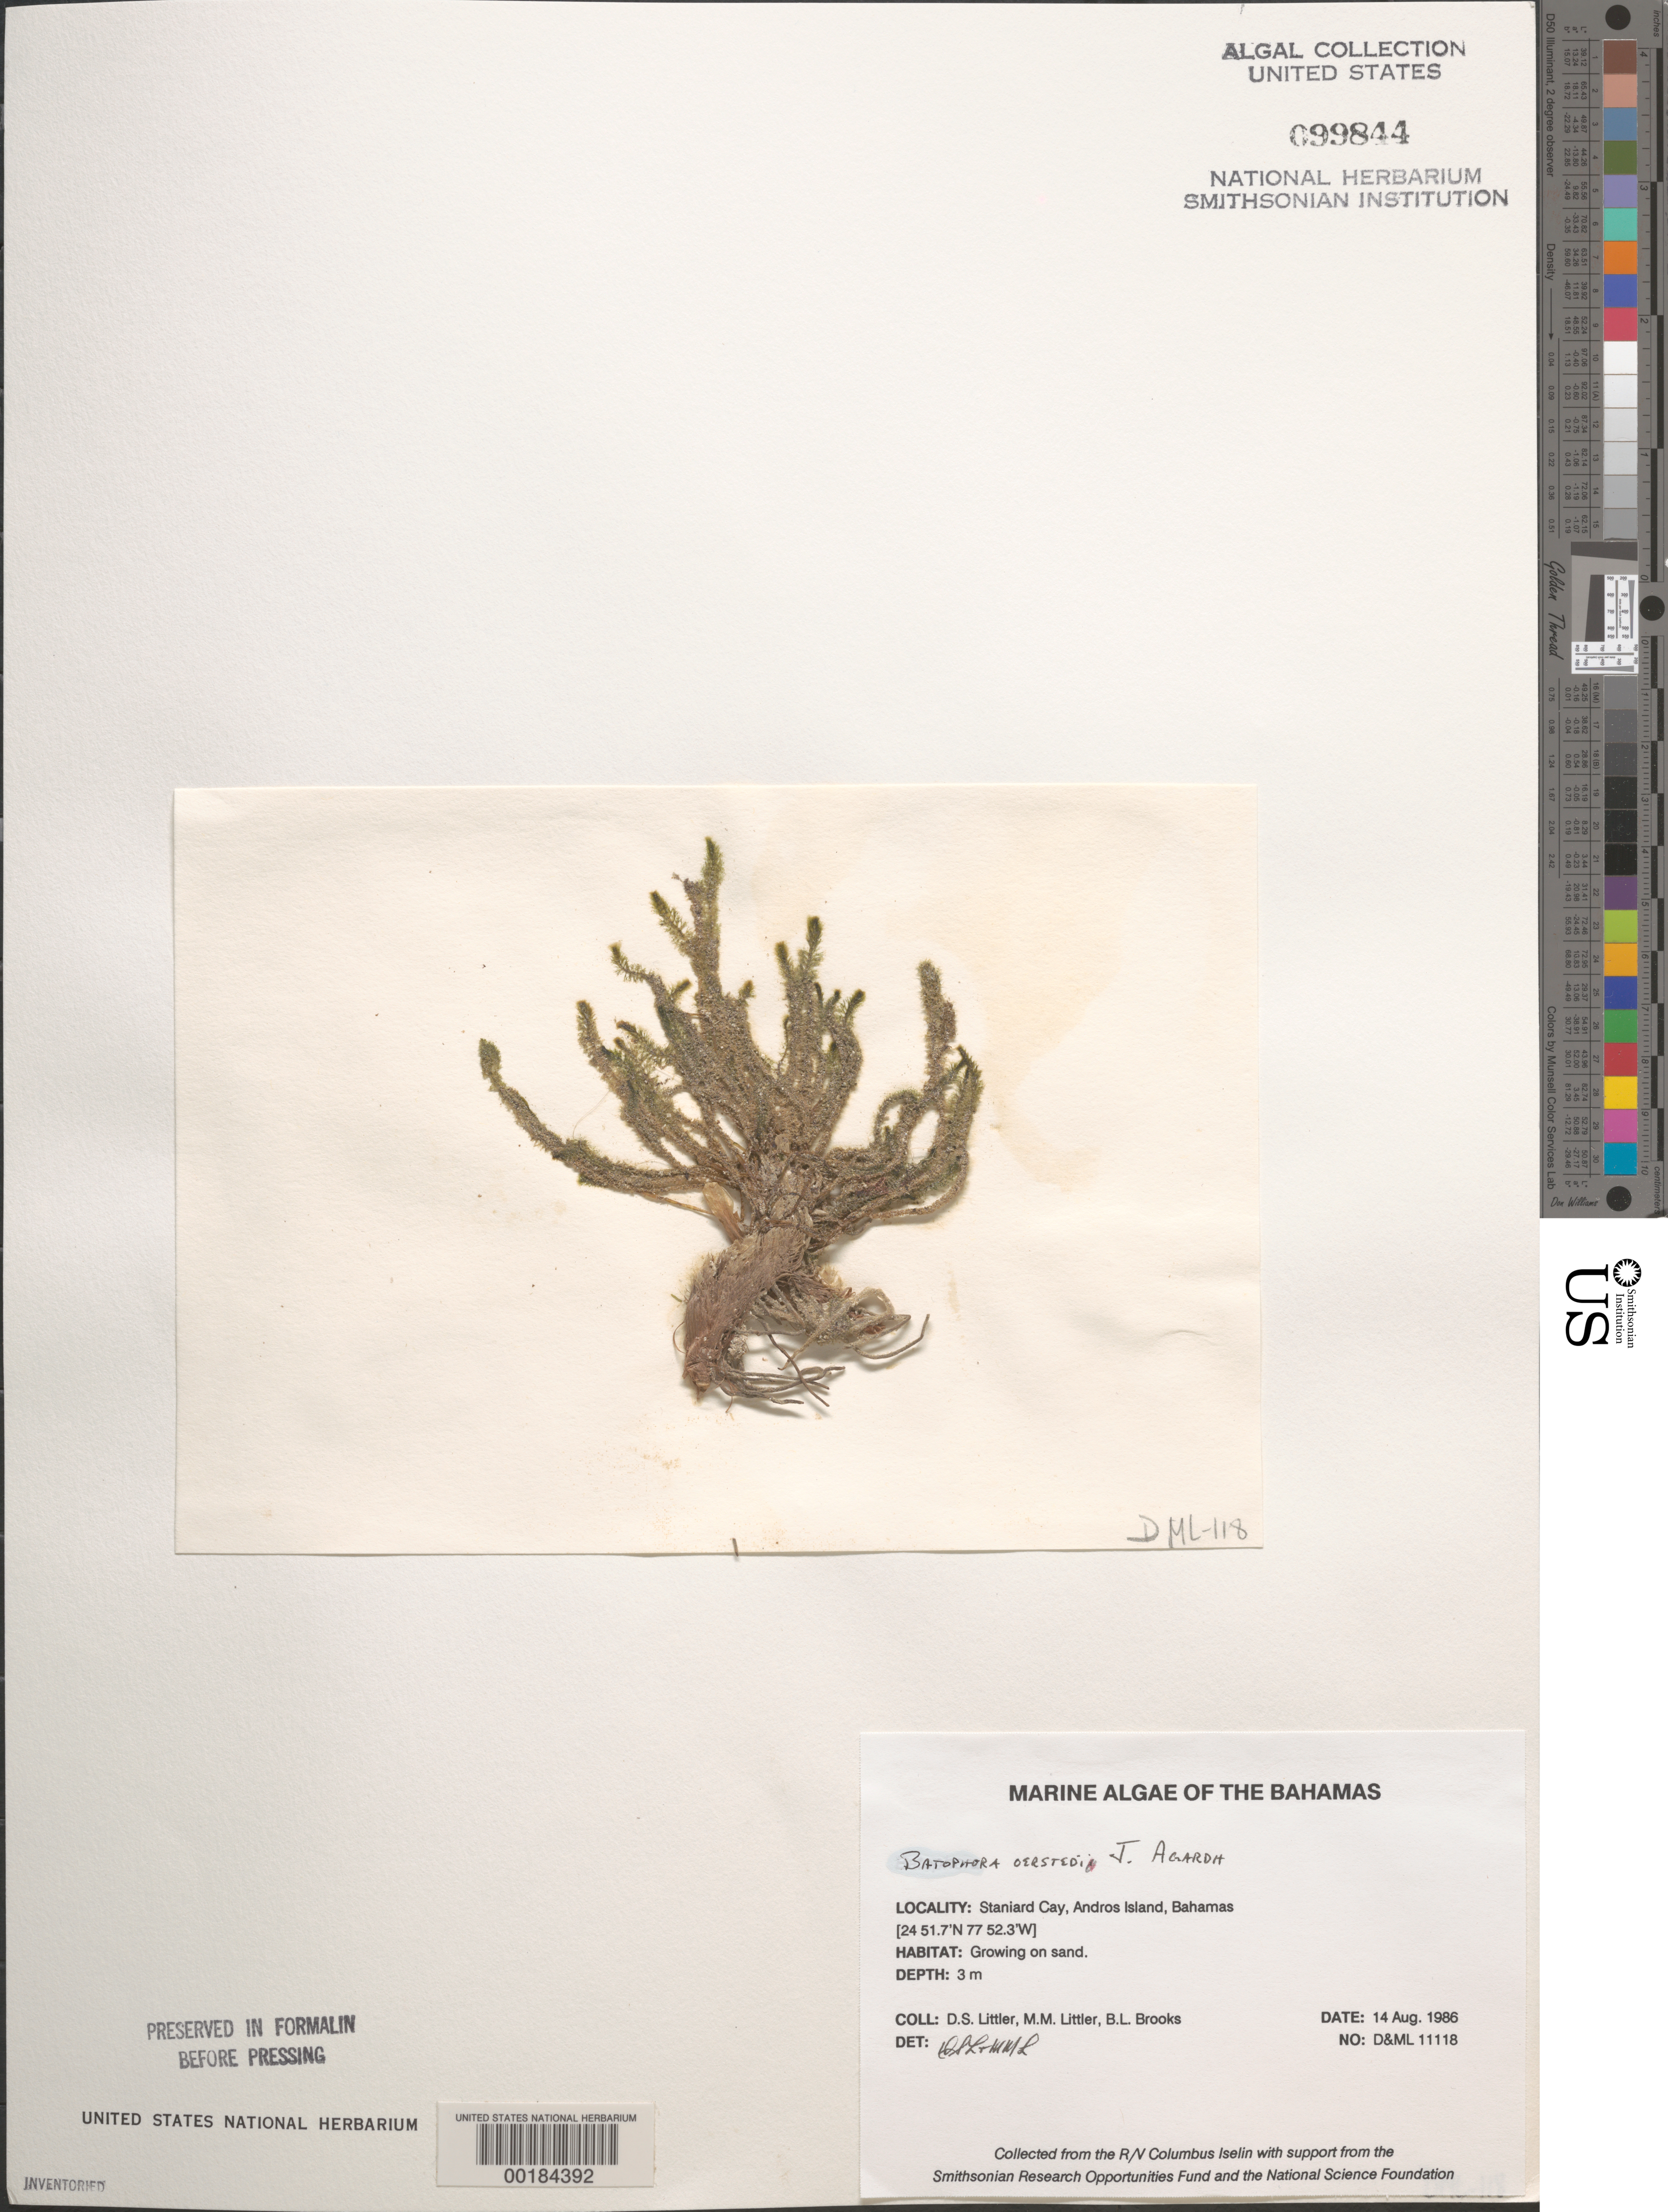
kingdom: Plantae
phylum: Chlorophyta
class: Ulvophyceae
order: Dasycladales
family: Dasycladaceae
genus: Batophora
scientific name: Batophora oerstedii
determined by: Littler, D. S.; Littler, M. M.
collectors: D. S. Littler, M. M. Littler & B. Brooks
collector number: D&ML 11118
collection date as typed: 14 Aug 1986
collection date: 1986-08-14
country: Bahamas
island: Staniard Cay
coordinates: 24 51.7' N, 77 52.3' W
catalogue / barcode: US 99844